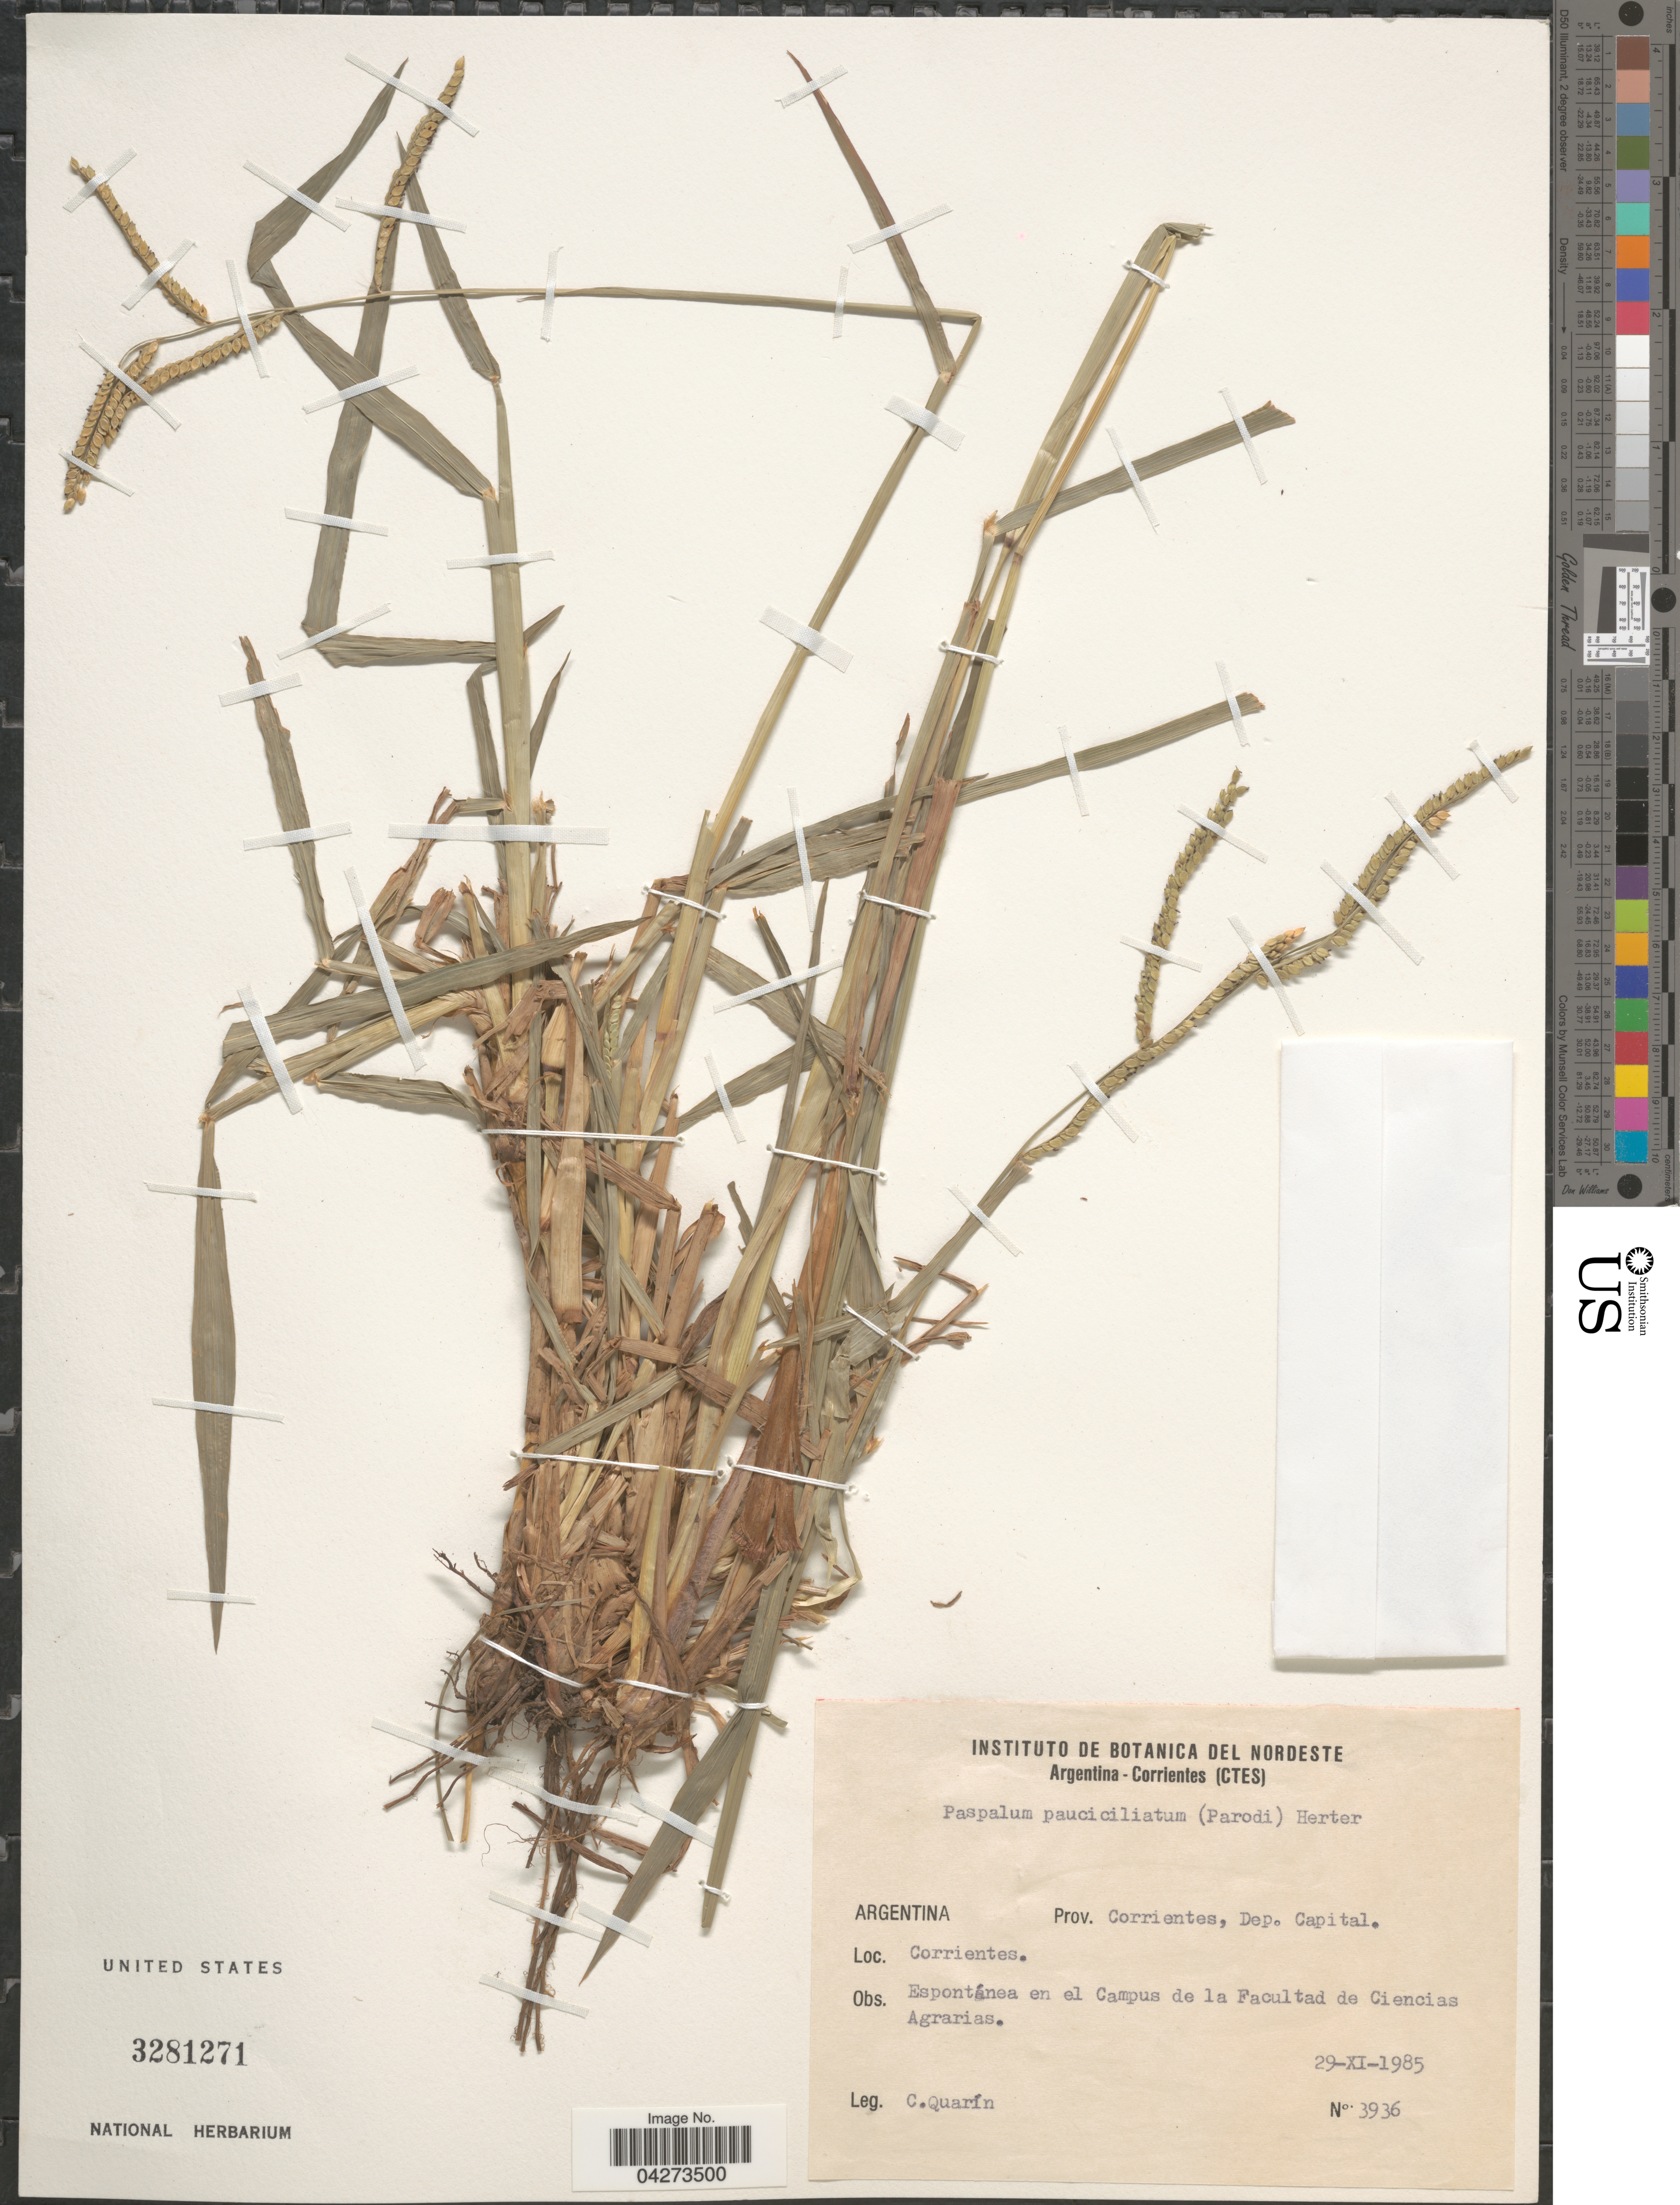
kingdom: Plantae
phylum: Tracheophyta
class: Liliopsida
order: Poales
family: Poaceae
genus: Paspalum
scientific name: Paspalum pauciciliatum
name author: (Parodi) Herter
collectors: C. Quarín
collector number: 3936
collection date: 1985-11-29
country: Argentina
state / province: Corrientes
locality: Dep. Capital. Corrientes. En el Campus de la Facultad de Ciencias Agrarias.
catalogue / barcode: US 3281271